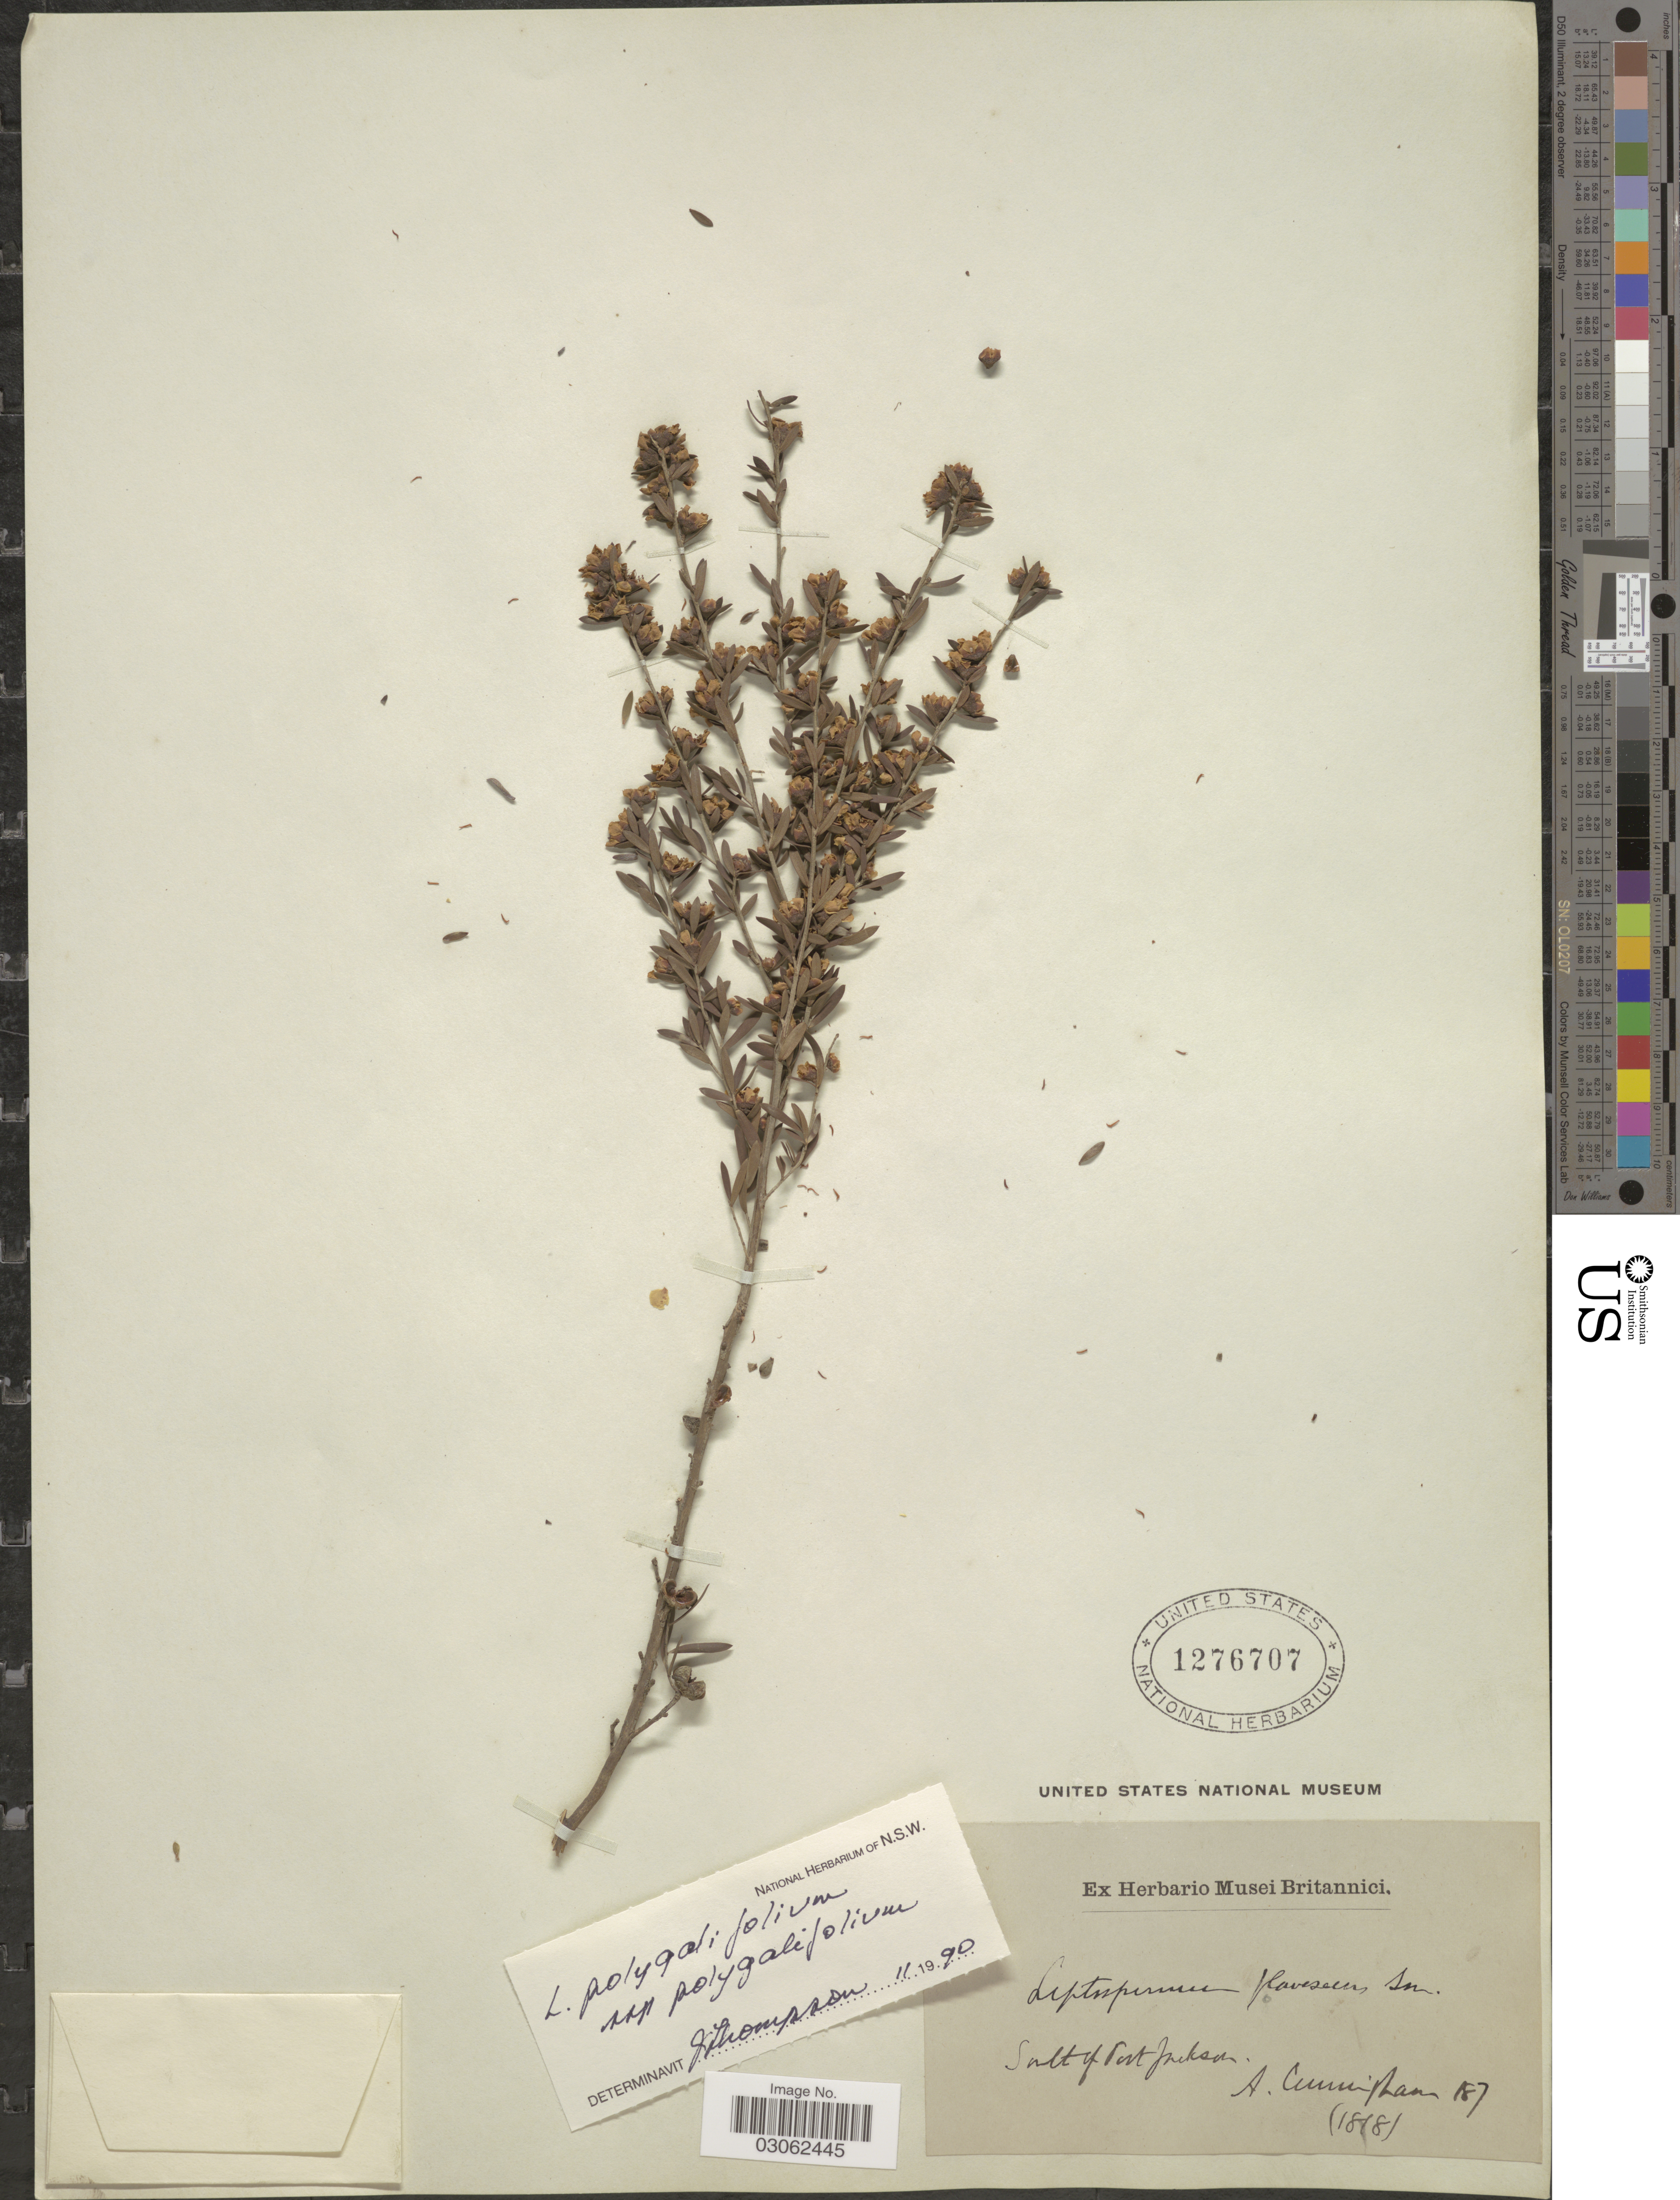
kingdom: Plantae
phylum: Tracheophyta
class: Magnoliopsida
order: Myrtales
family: Myrtaceae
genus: Leptospermum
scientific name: Leptospermum polygalifolium subsp. polygalifolium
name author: Salisb.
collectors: A. Cunningham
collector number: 187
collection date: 1818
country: Australia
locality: South of Port Jackson.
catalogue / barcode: US 1276707